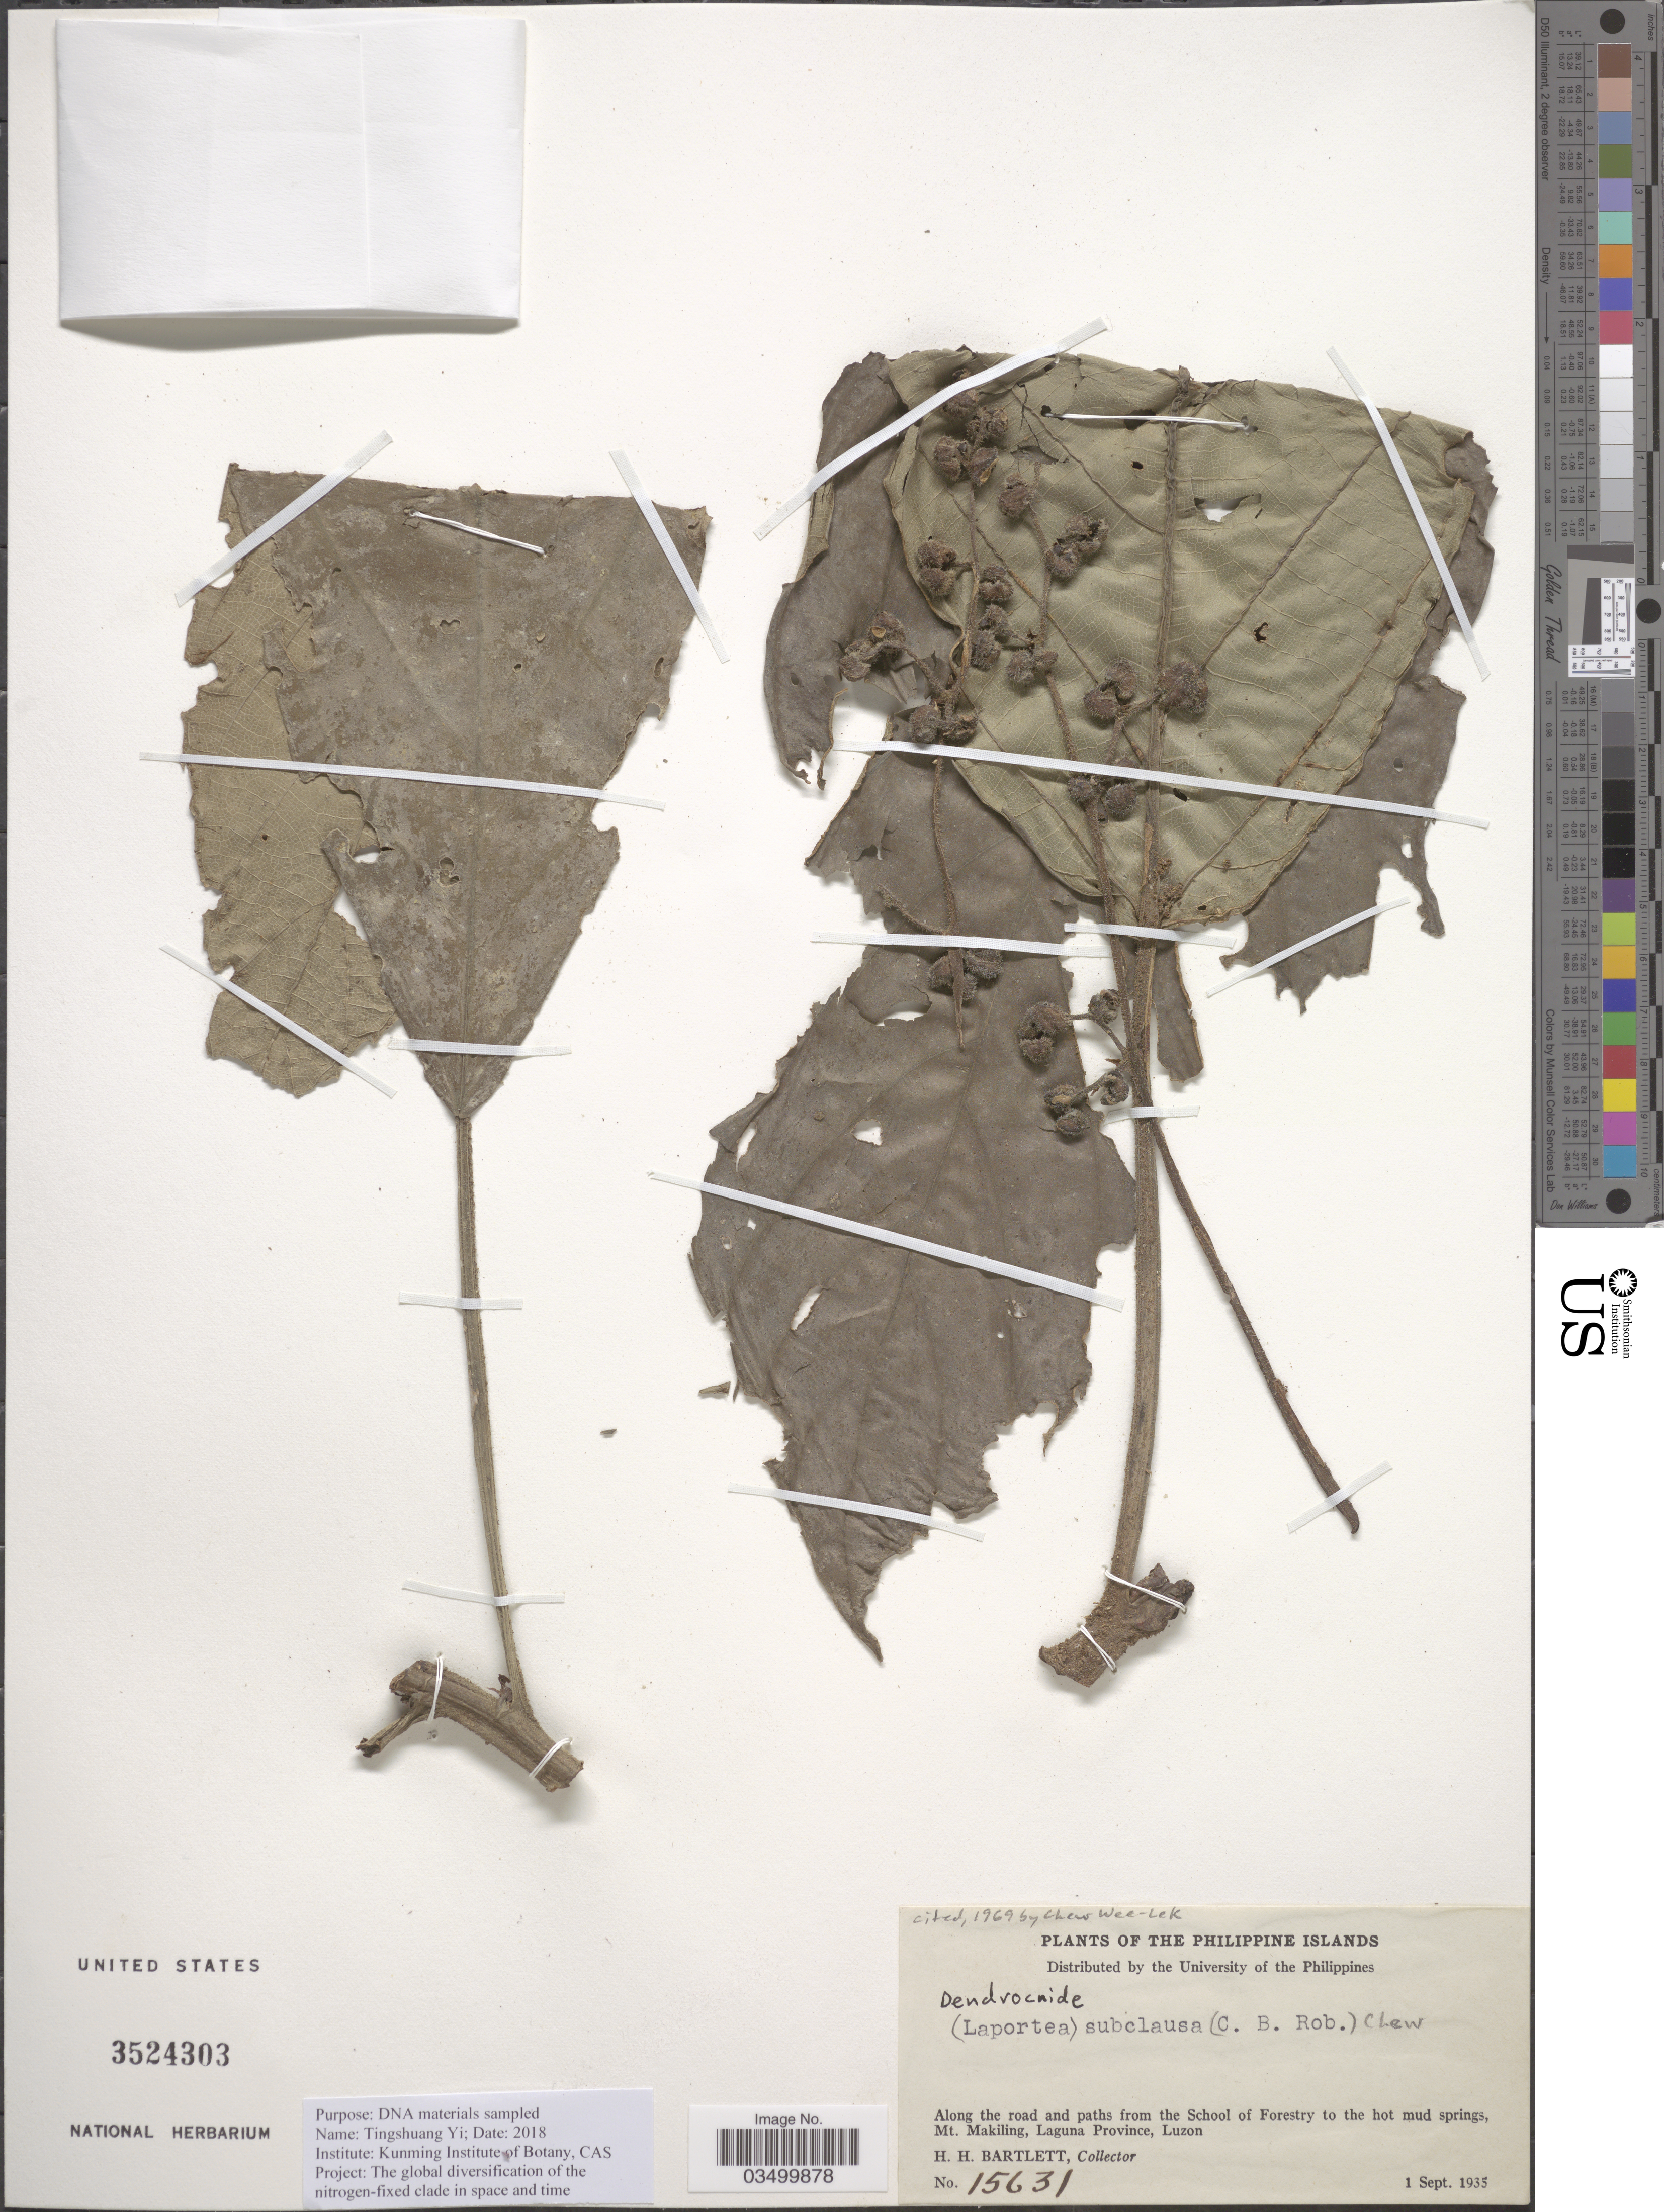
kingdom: Plantae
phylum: Tracheophyta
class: Magnoliopsida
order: Rosales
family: Urticaceae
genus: Dendrocnide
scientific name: Dendrocnide subclausa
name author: (C.B. Rob.) Chew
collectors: H. H. Bartlett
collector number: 15631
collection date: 1935-09-01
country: Philippines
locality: The Philippine Islands. Along the road and paths from the School of Forestry to the hot mud springs, Mt. Makiling, Laguna Proivince, Luzon.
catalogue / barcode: US 3524303